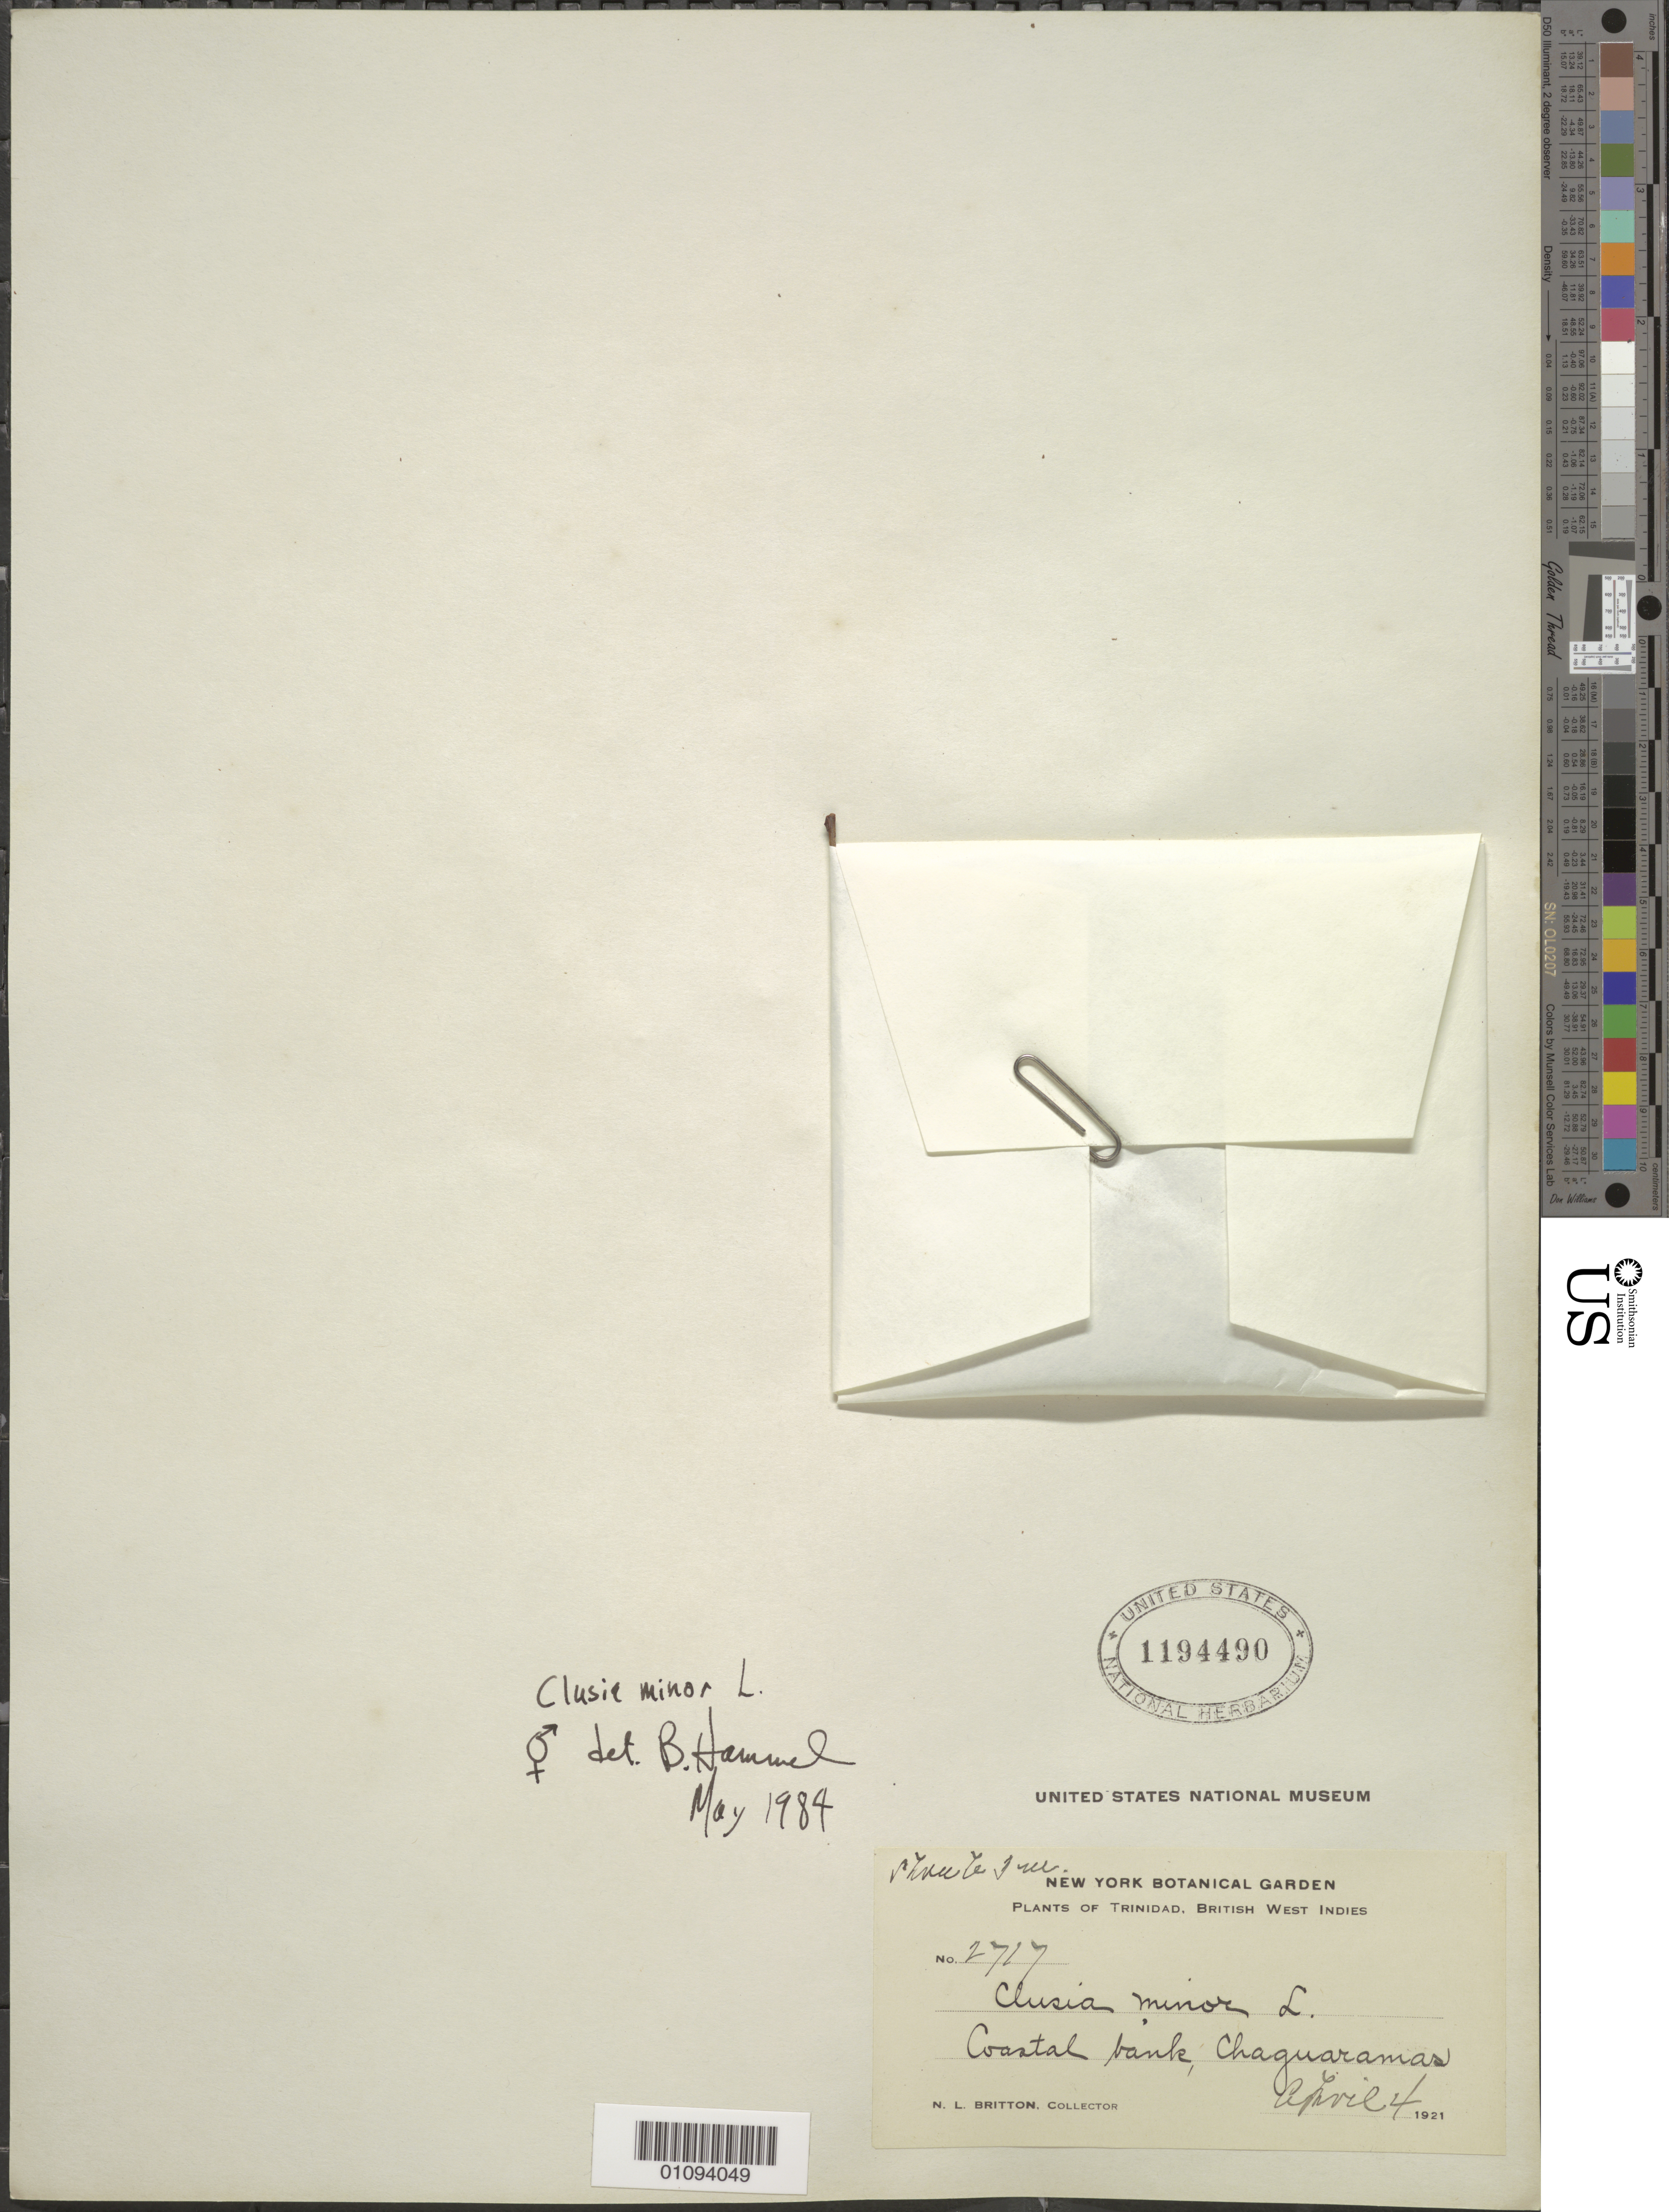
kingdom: Plantae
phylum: Tracheophyta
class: Magnoliopsida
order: Malpighiales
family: Clusiaceae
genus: Clusia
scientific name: Clusia minor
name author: L.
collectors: N. Britton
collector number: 2717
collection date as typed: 04 Apr 1921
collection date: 1921-04-04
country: Trinidad and Tobago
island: Trinidad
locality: Chaguaramas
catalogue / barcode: US 1194490